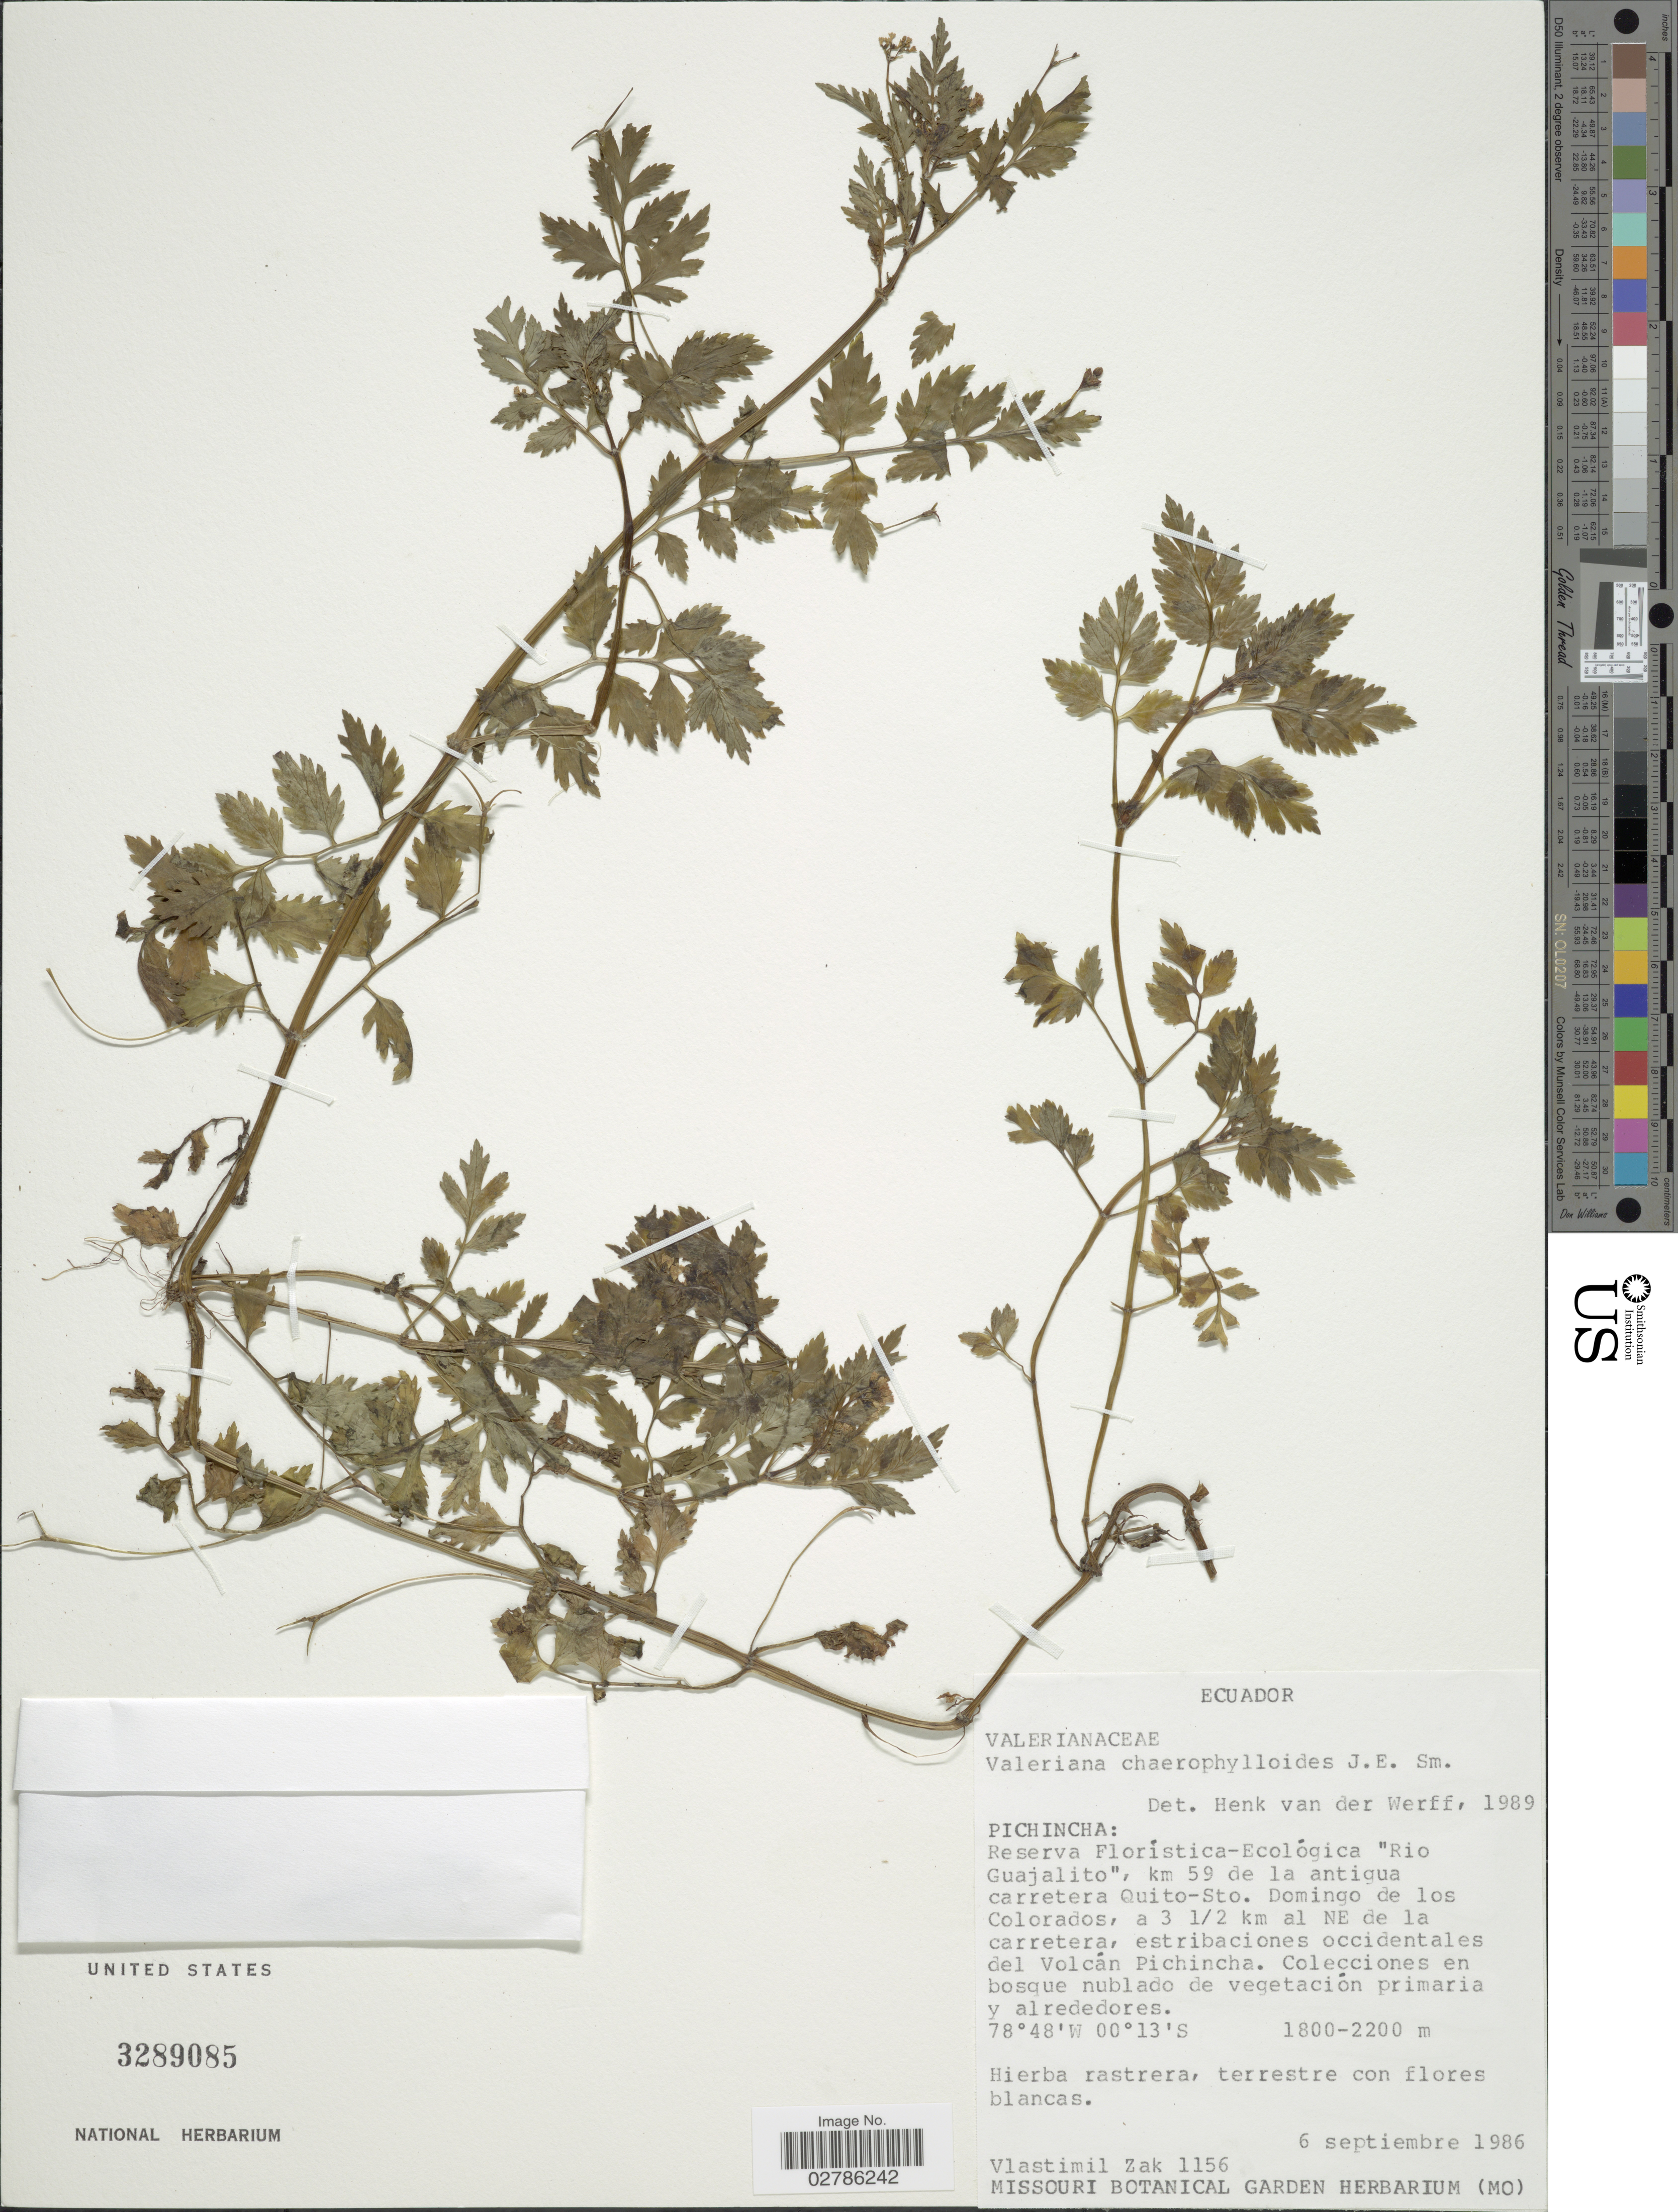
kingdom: Plantae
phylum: Tracheophyta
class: Magnoliopsida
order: Dipsacales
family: Caprifoliaceae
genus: Astrephia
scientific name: Astrephia chaerophylloides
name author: (Sm.) DC.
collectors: V. Zak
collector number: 1156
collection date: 1986-09-06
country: Ecuador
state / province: Pichincha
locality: Reserva Floristica-Ecológica "Rio Guajalito", km 59 de la antigua carretera Quito-Sto. Domingo de los Colorados, a 3 1/2 km al NE de la carretera, estribaciones occidentales del Volcán Pichincha.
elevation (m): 1800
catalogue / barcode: US 3289085